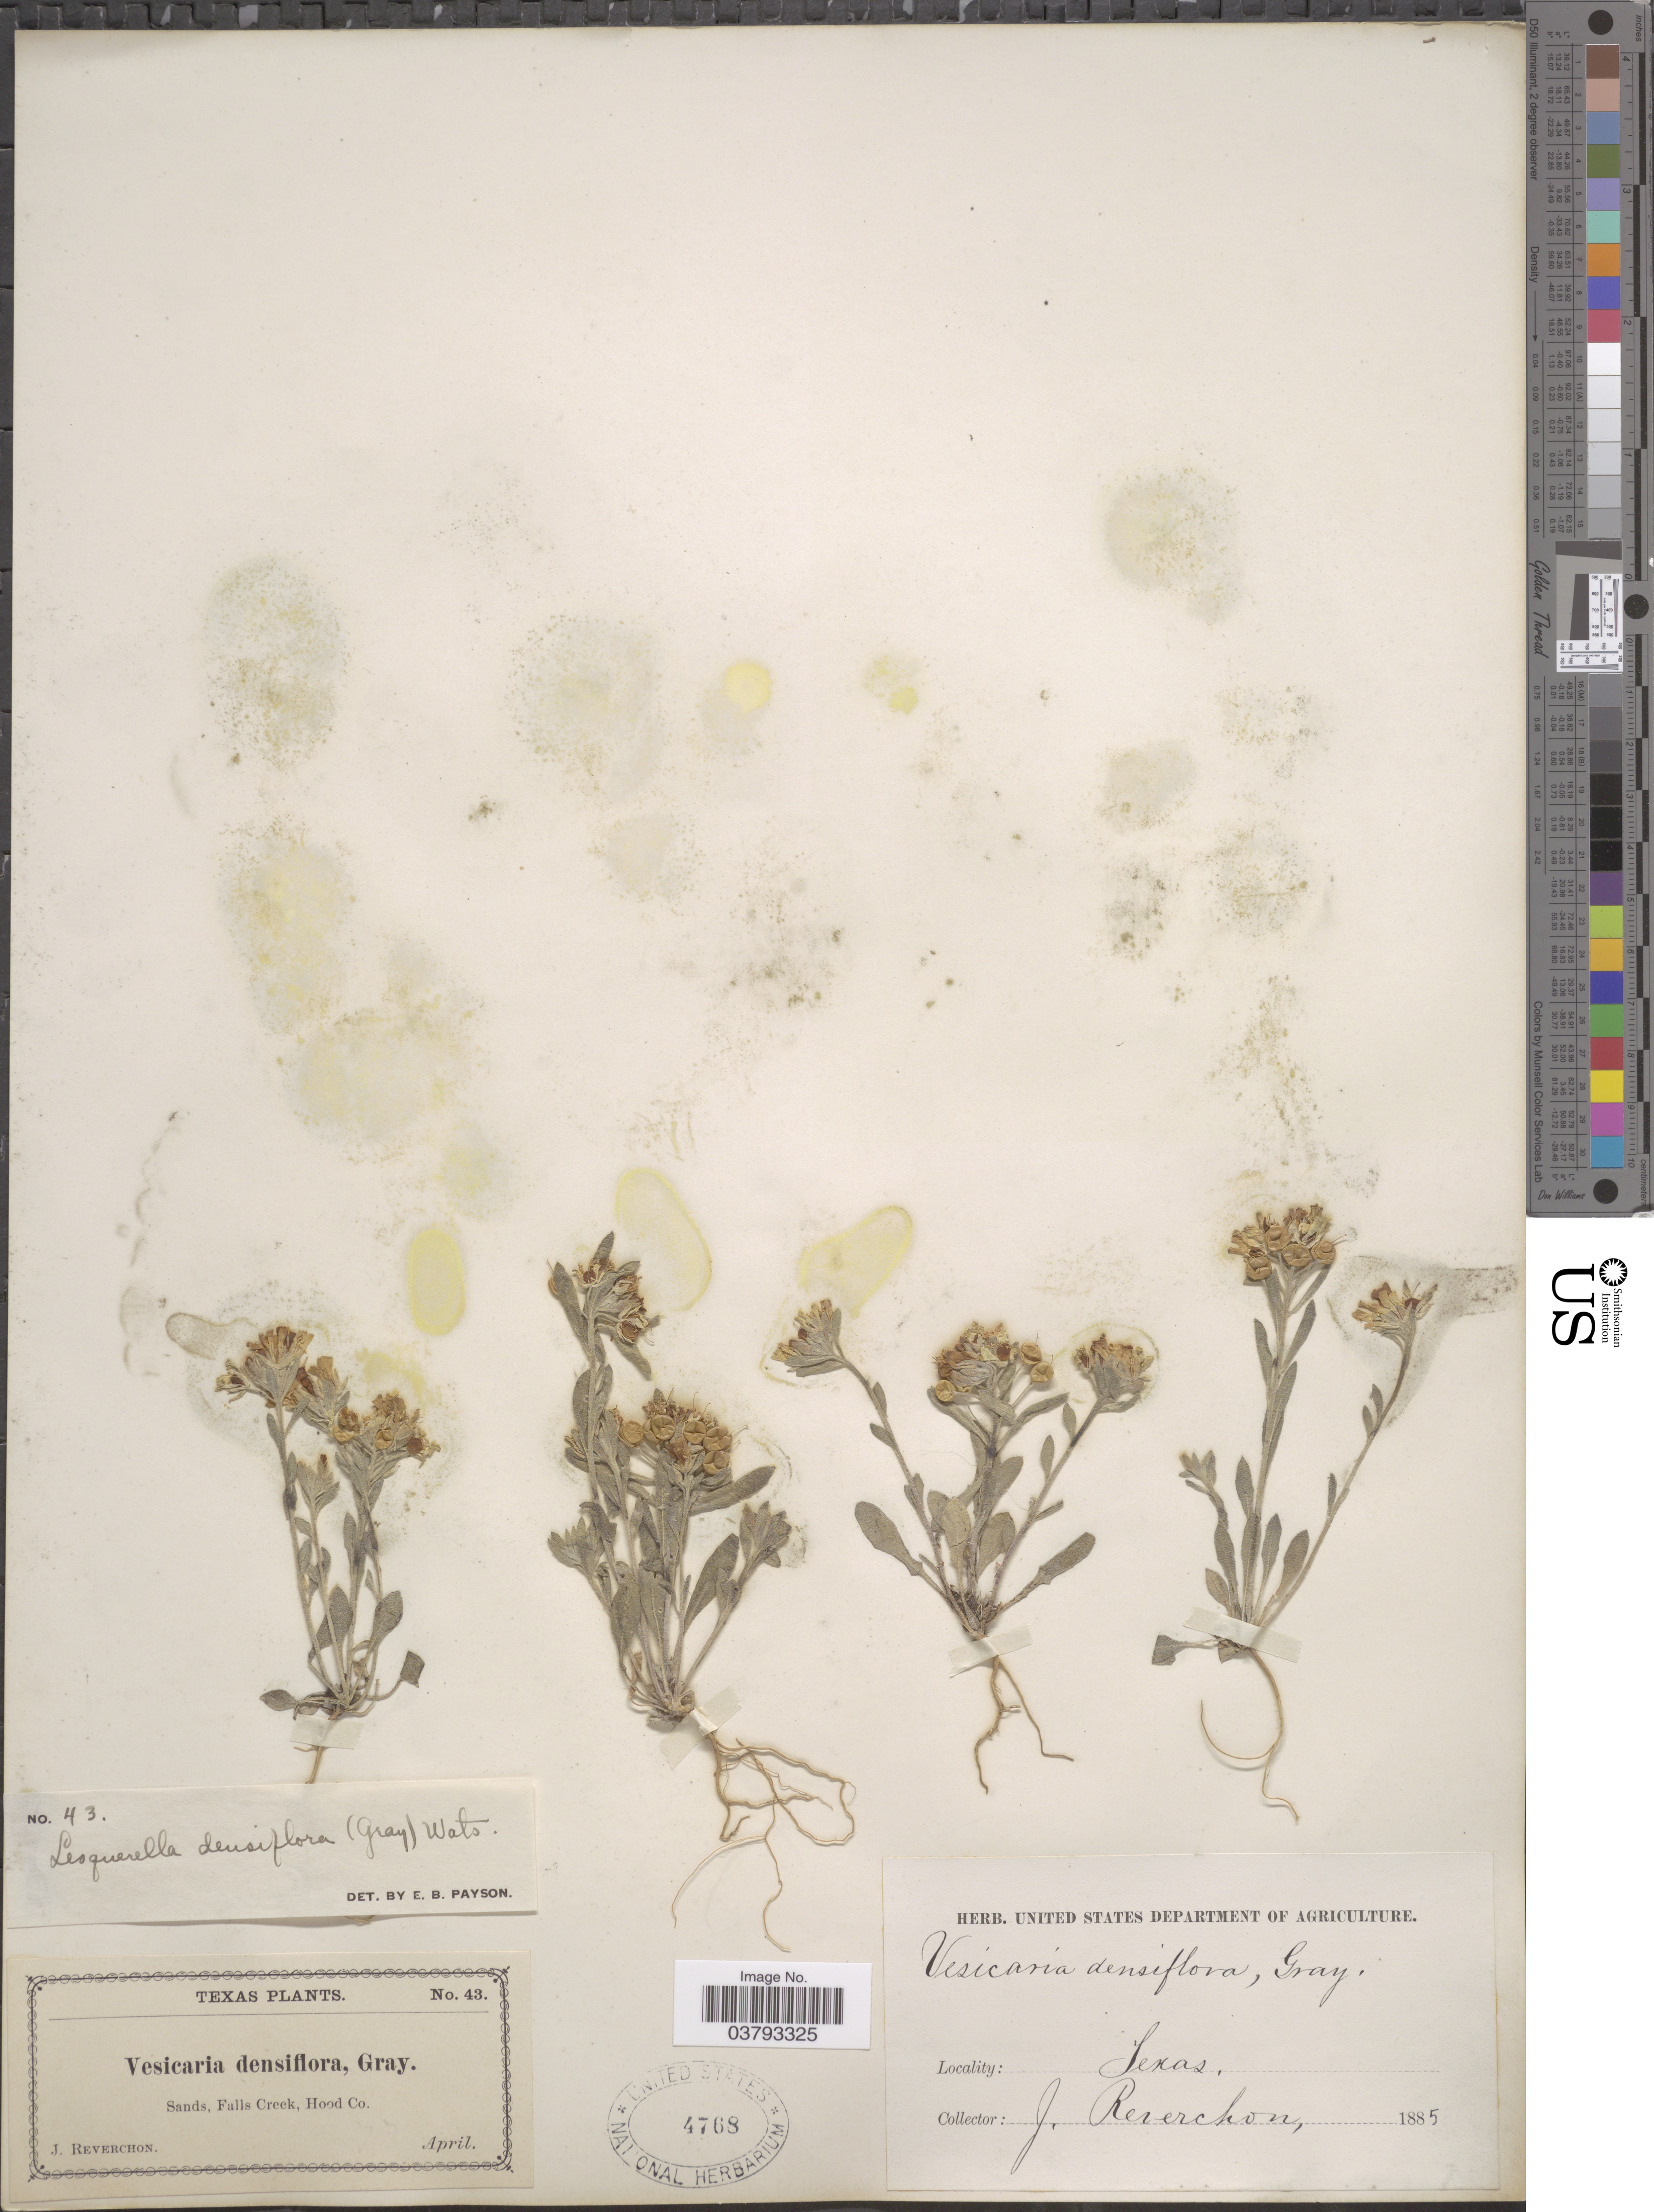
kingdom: Plantae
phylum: Tracheophyta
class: Magnoliopsida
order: Brassicales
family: Brassicaceae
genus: Lesquerella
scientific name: Lesquerella densiflora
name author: (A. Gray) S. Watson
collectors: J. Reverchon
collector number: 43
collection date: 1885-04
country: United States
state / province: Texas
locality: Sands, Falls Creek, Hood Co.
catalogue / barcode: US 4768